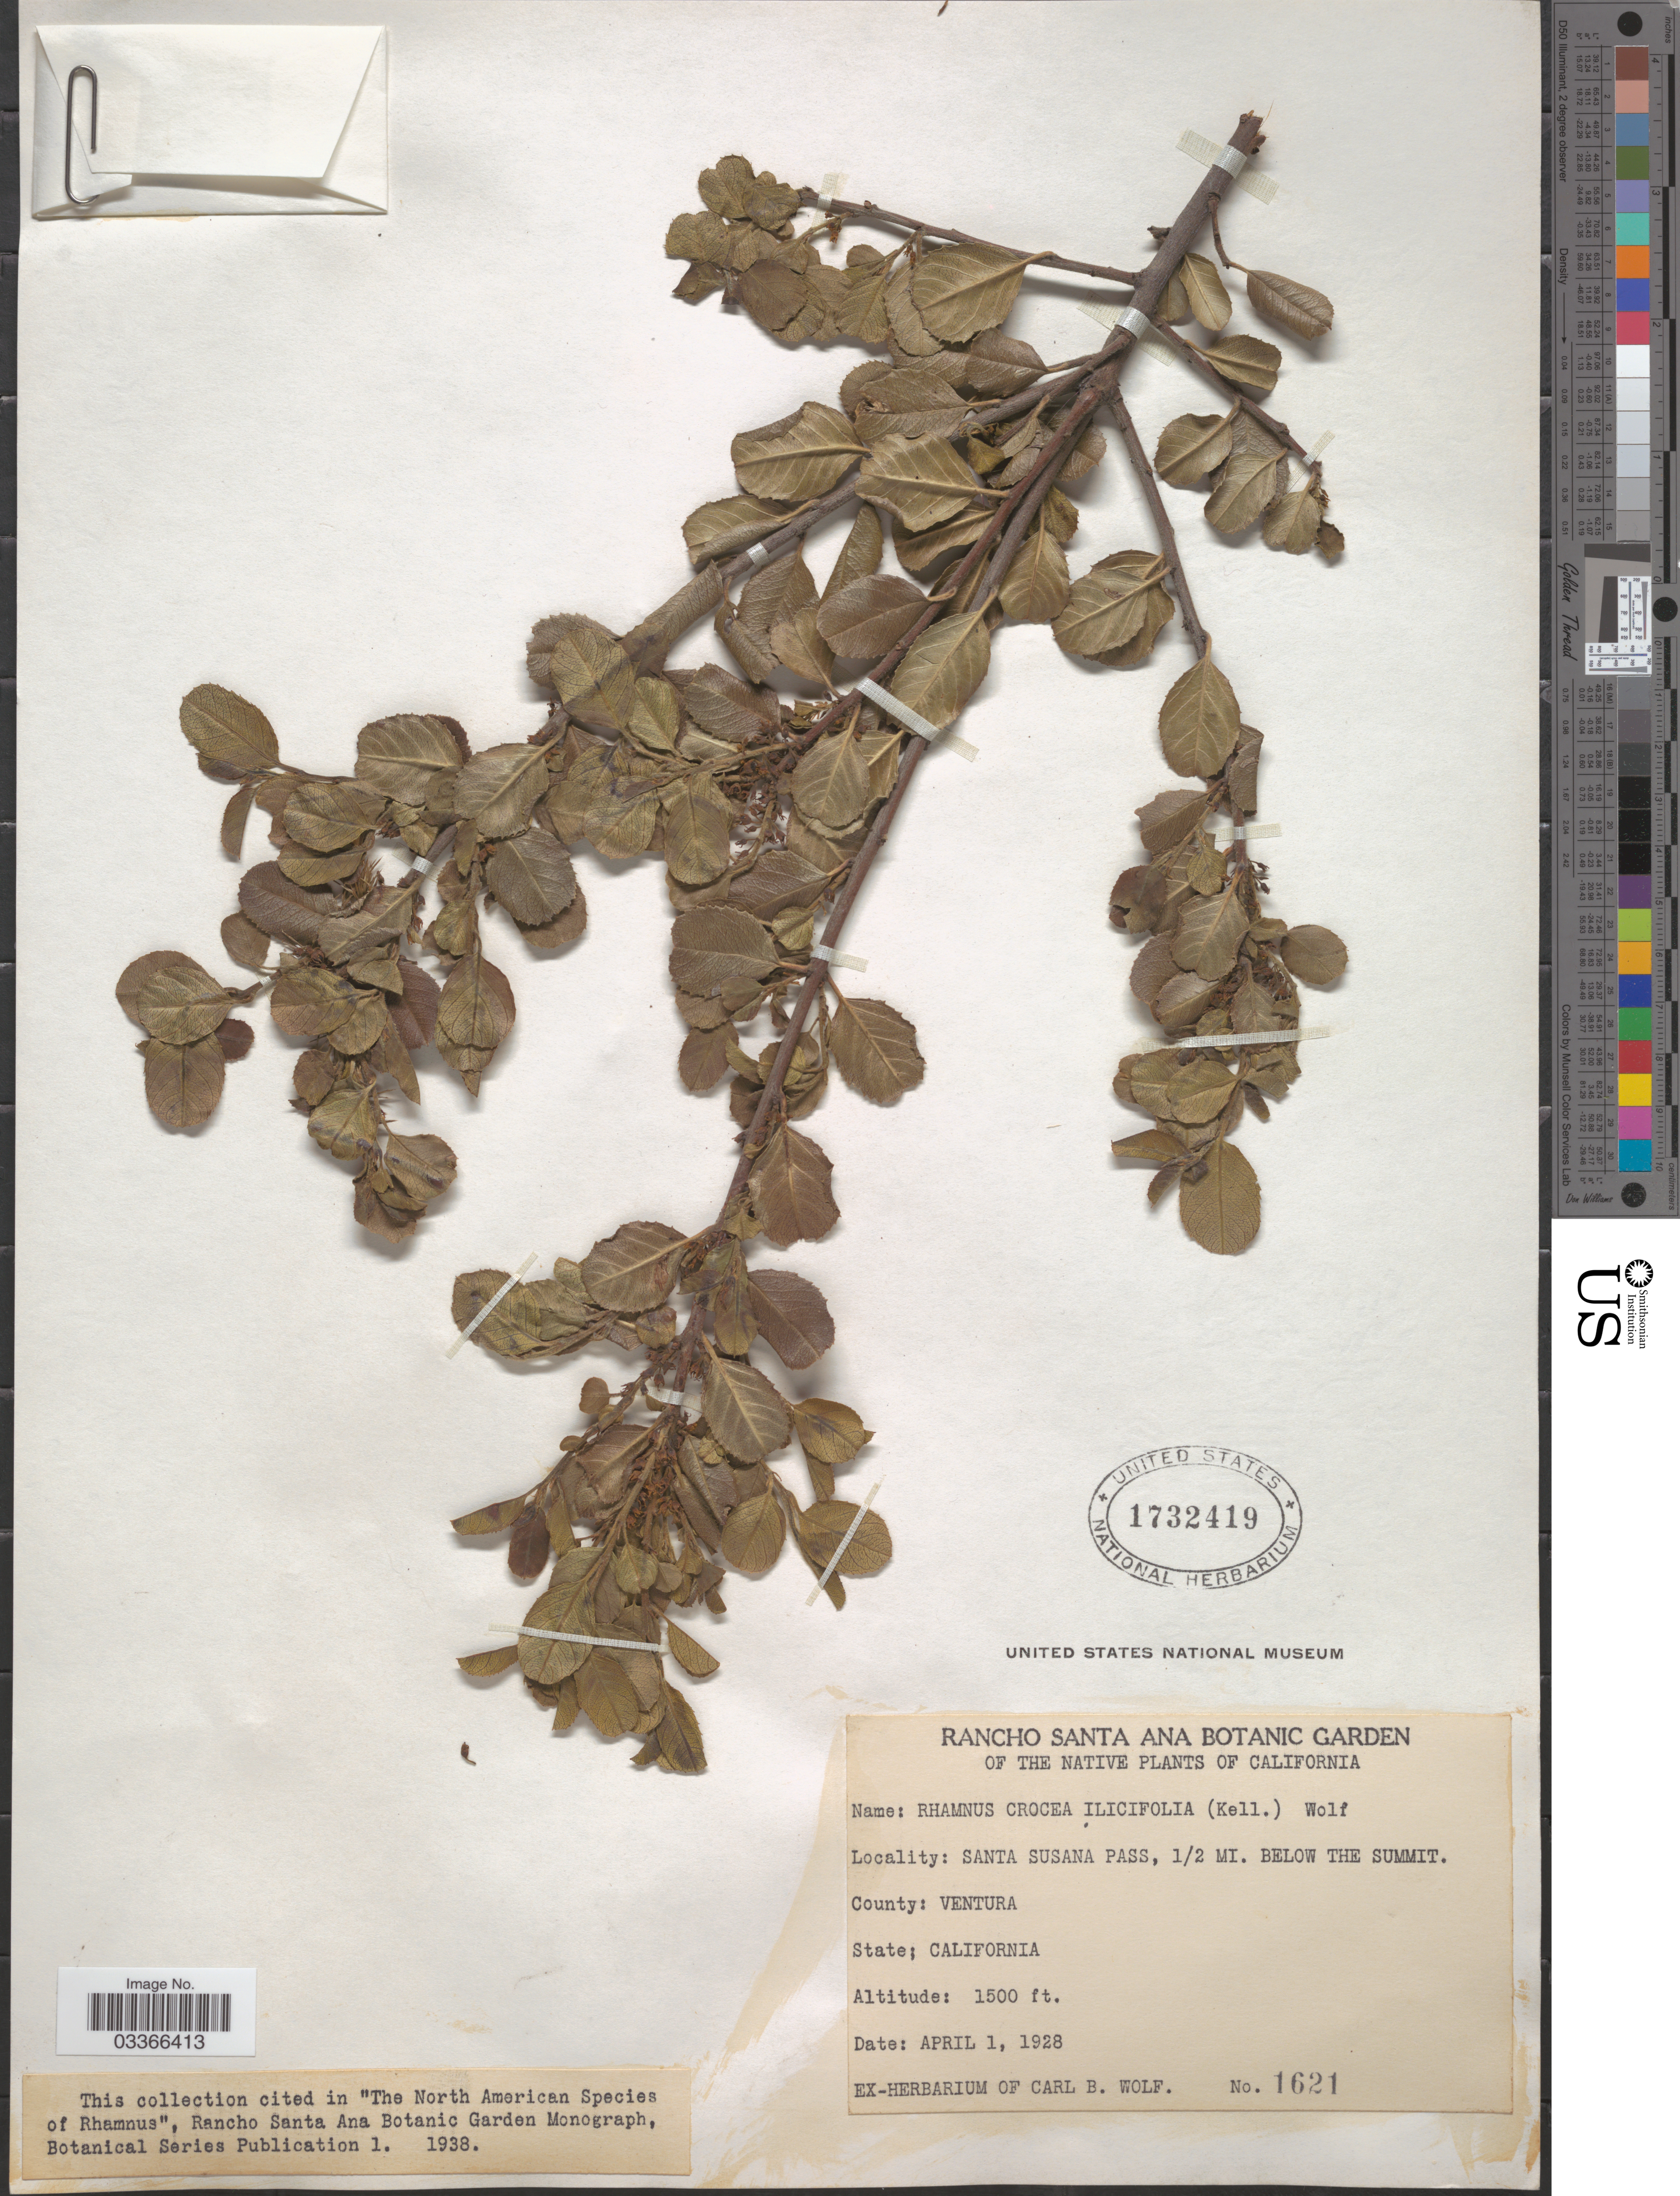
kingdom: Plantae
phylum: Tracheophyta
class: Magnoliopsida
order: Rosales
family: Rhamnaceae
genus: Rhamnus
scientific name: Rhamnus crocea var. ilicifolia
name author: (Kellogg) Greene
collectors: ex herb. Carl B. Wolf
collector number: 1621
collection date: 1928-04-01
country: United States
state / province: California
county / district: Ventura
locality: Santa Susana Pass, 1/2 mi. below the Summit. County: Ventura.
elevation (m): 457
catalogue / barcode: US 1732419